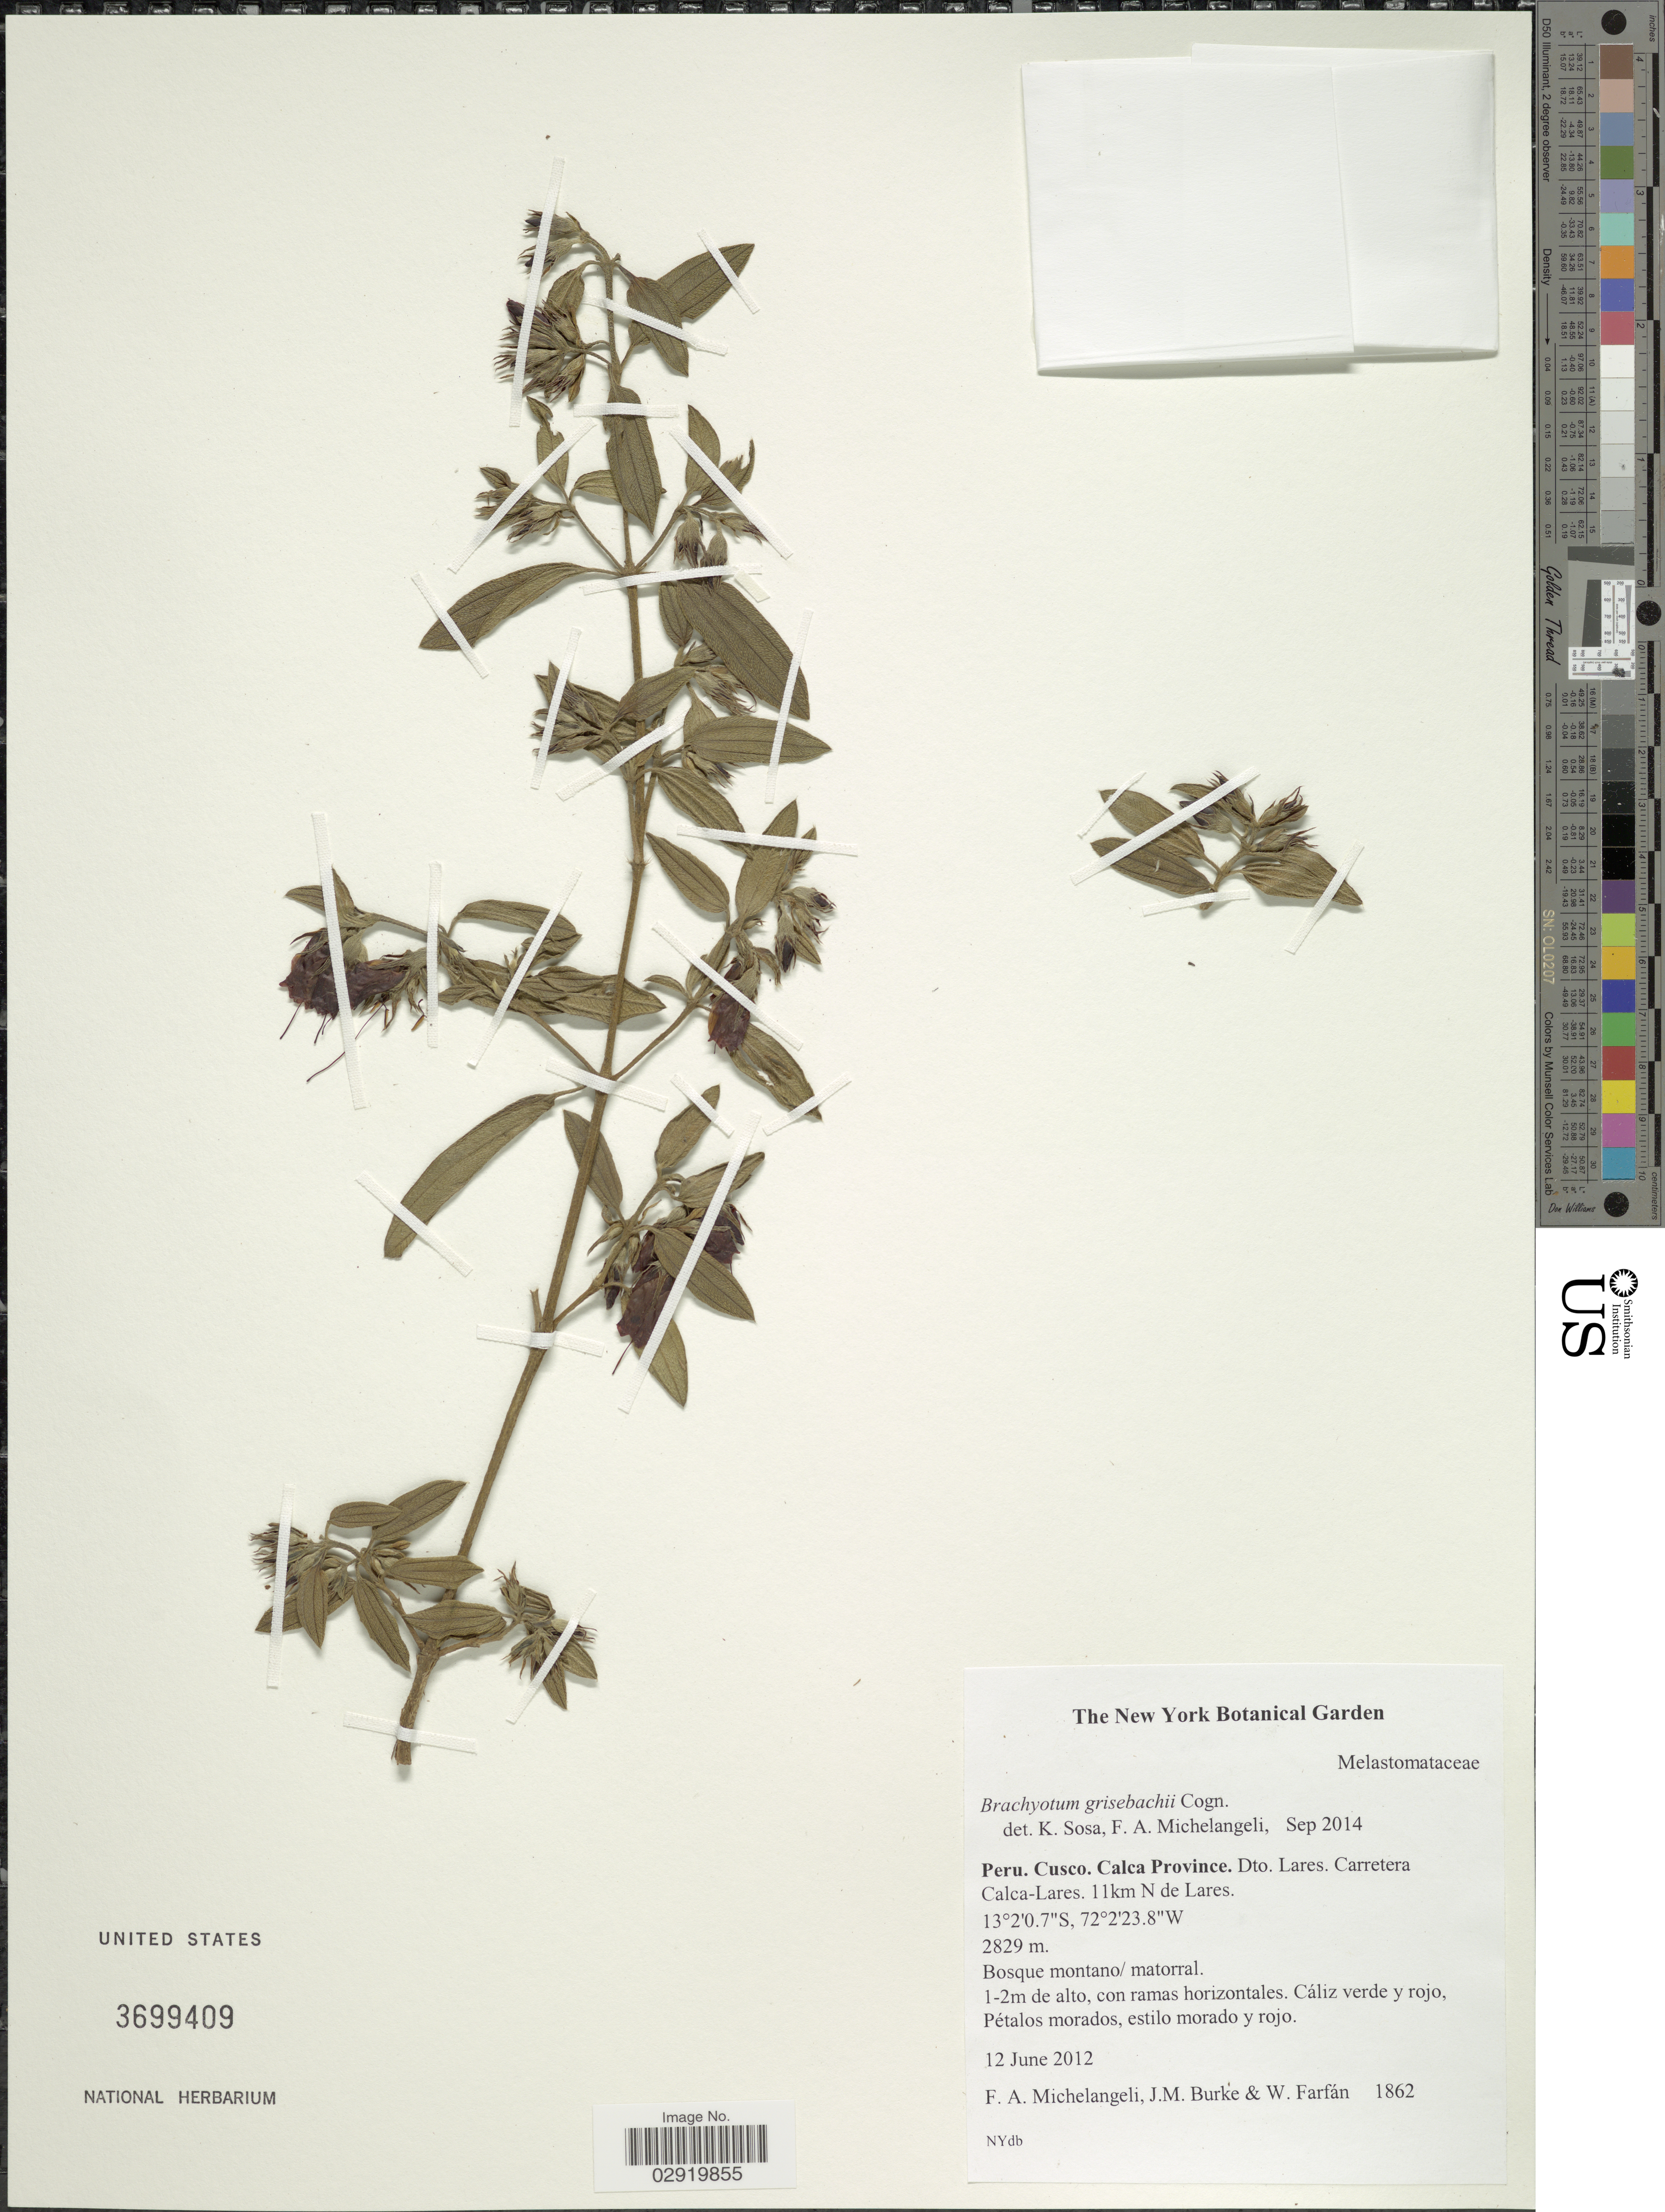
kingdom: Plantae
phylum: Tracheophyta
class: Magnoliopsida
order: Myrtales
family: Melastomataceae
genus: Brachyotum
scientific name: Brachyotum grisebachii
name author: Cogn.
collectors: F. A. Michelangeli, Jac. M. Burke & W. Farfán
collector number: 1862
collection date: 2012-06-12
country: Peru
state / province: Cusco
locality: Calca Province. Dto. Lares. Carretera Calca-Lares. 11 km N de Lares.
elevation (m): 2829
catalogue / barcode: US 3699409